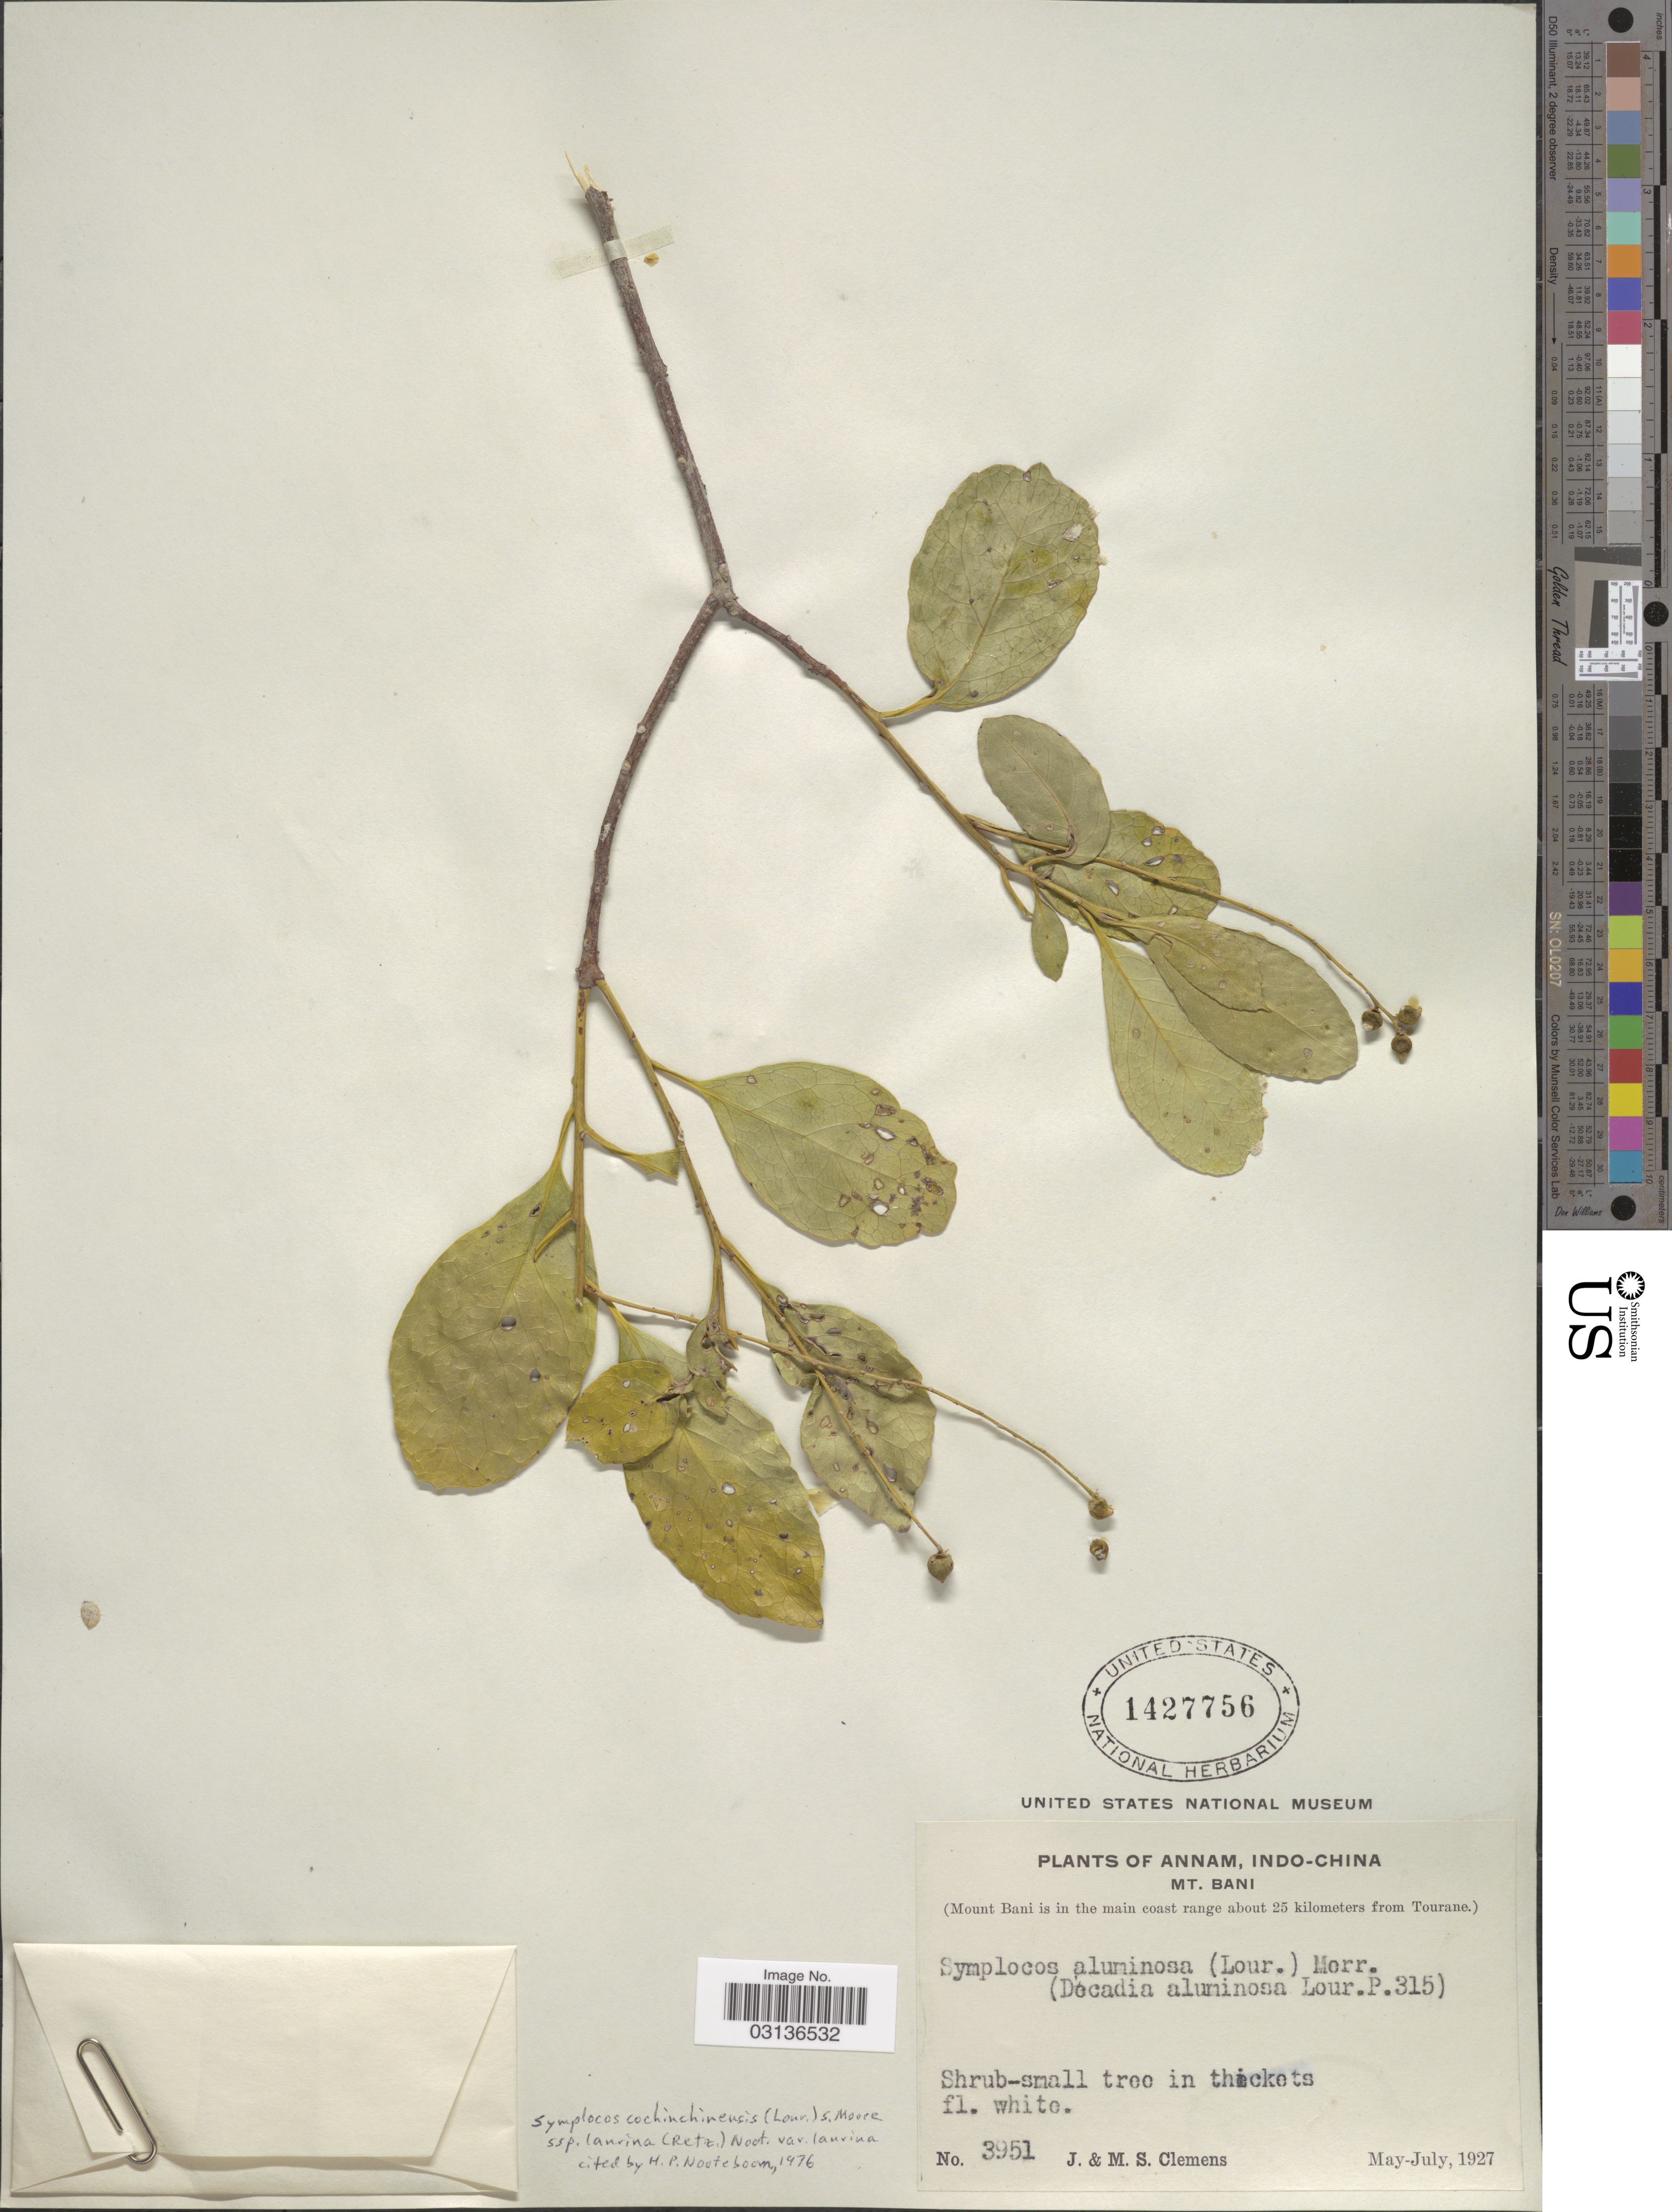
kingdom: Plantae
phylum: Tracheophyta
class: Magnoliopsida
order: Ericales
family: Symplocaceae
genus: Symplocos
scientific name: Symplocos cochinchinensis subsp. laurina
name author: (Retz.) Noot.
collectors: J. Clemens & M. S. Clemens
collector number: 3951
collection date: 1927-05/1927-07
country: Vietnam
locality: Annam, Indo-China. Mt. Bani (Mount Bani is in the main coast range about 25 kilometers from Tourane).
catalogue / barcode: US 1427756